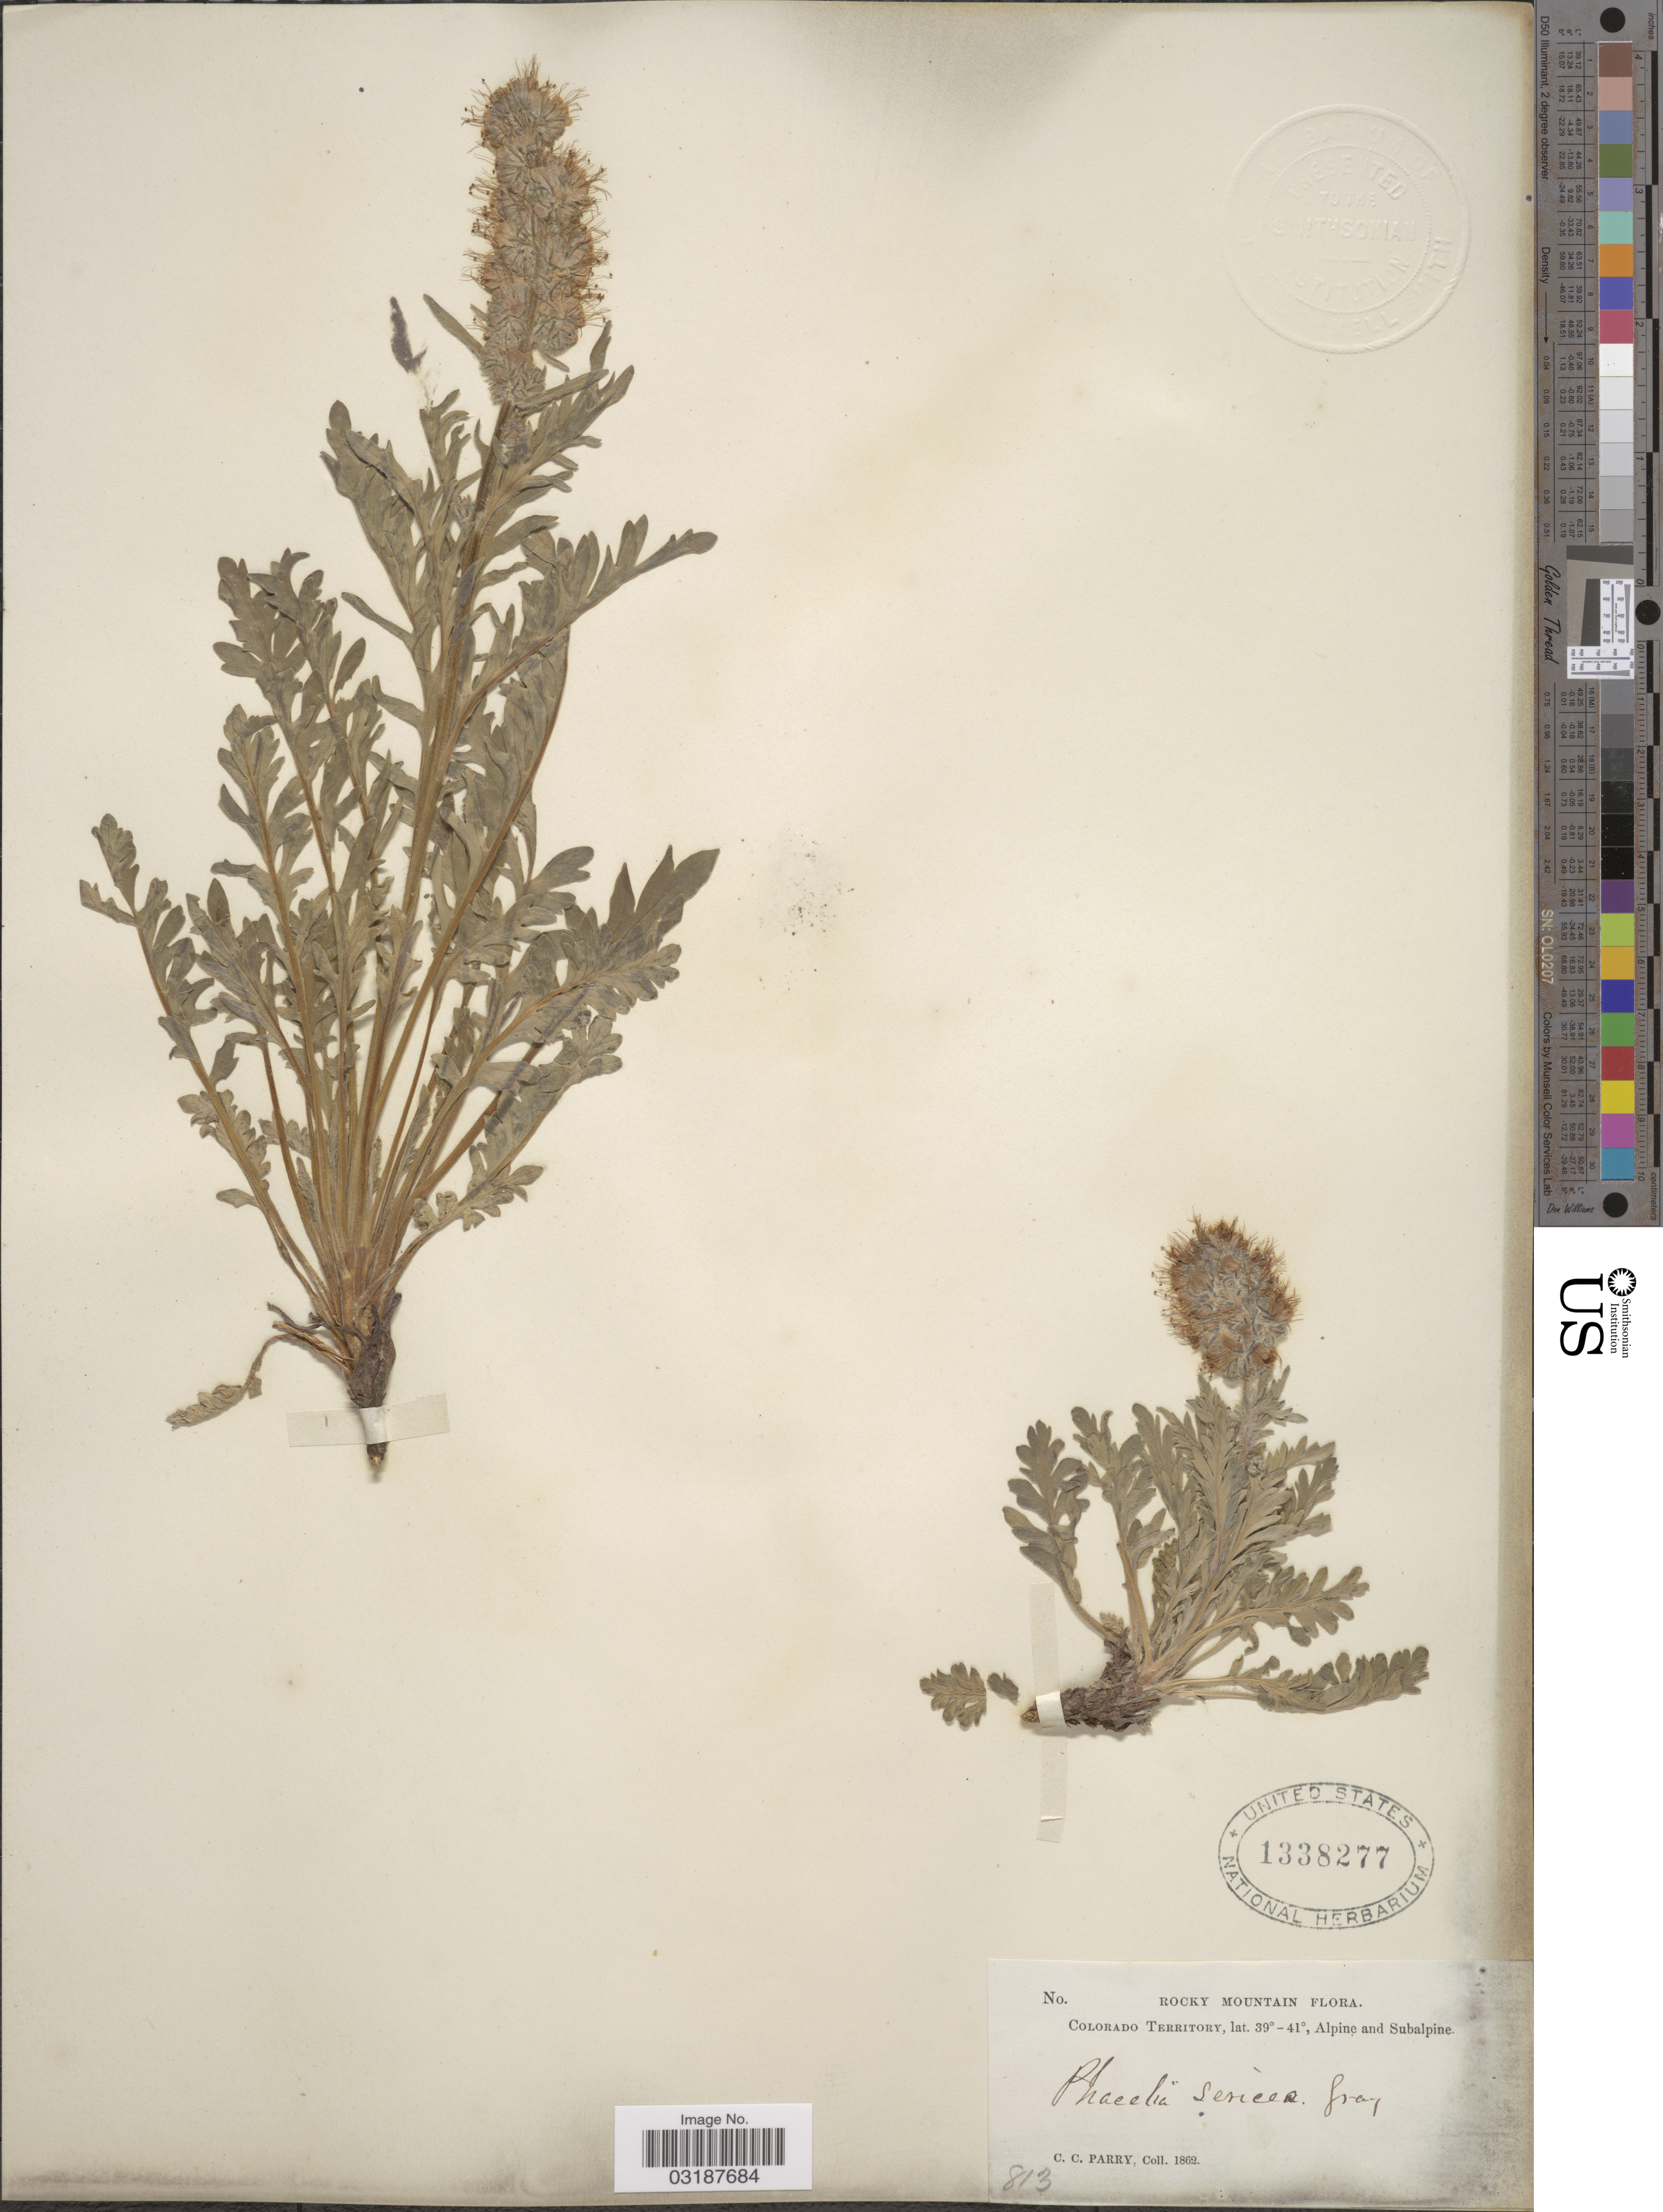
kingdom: Plantae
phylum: Tracheophyta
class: Magnoliopsida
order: Boraginales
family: Hydrophyllaceae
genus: Phacelia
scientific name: Phacelia sericea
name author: (Graham) A. Gray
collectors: C. C. Parry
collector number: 813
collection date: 1862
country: United States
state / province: Colorado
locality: Rocky Mountain, Colorado Territory, Alpine and Subalpine.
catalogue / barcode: US 1338277